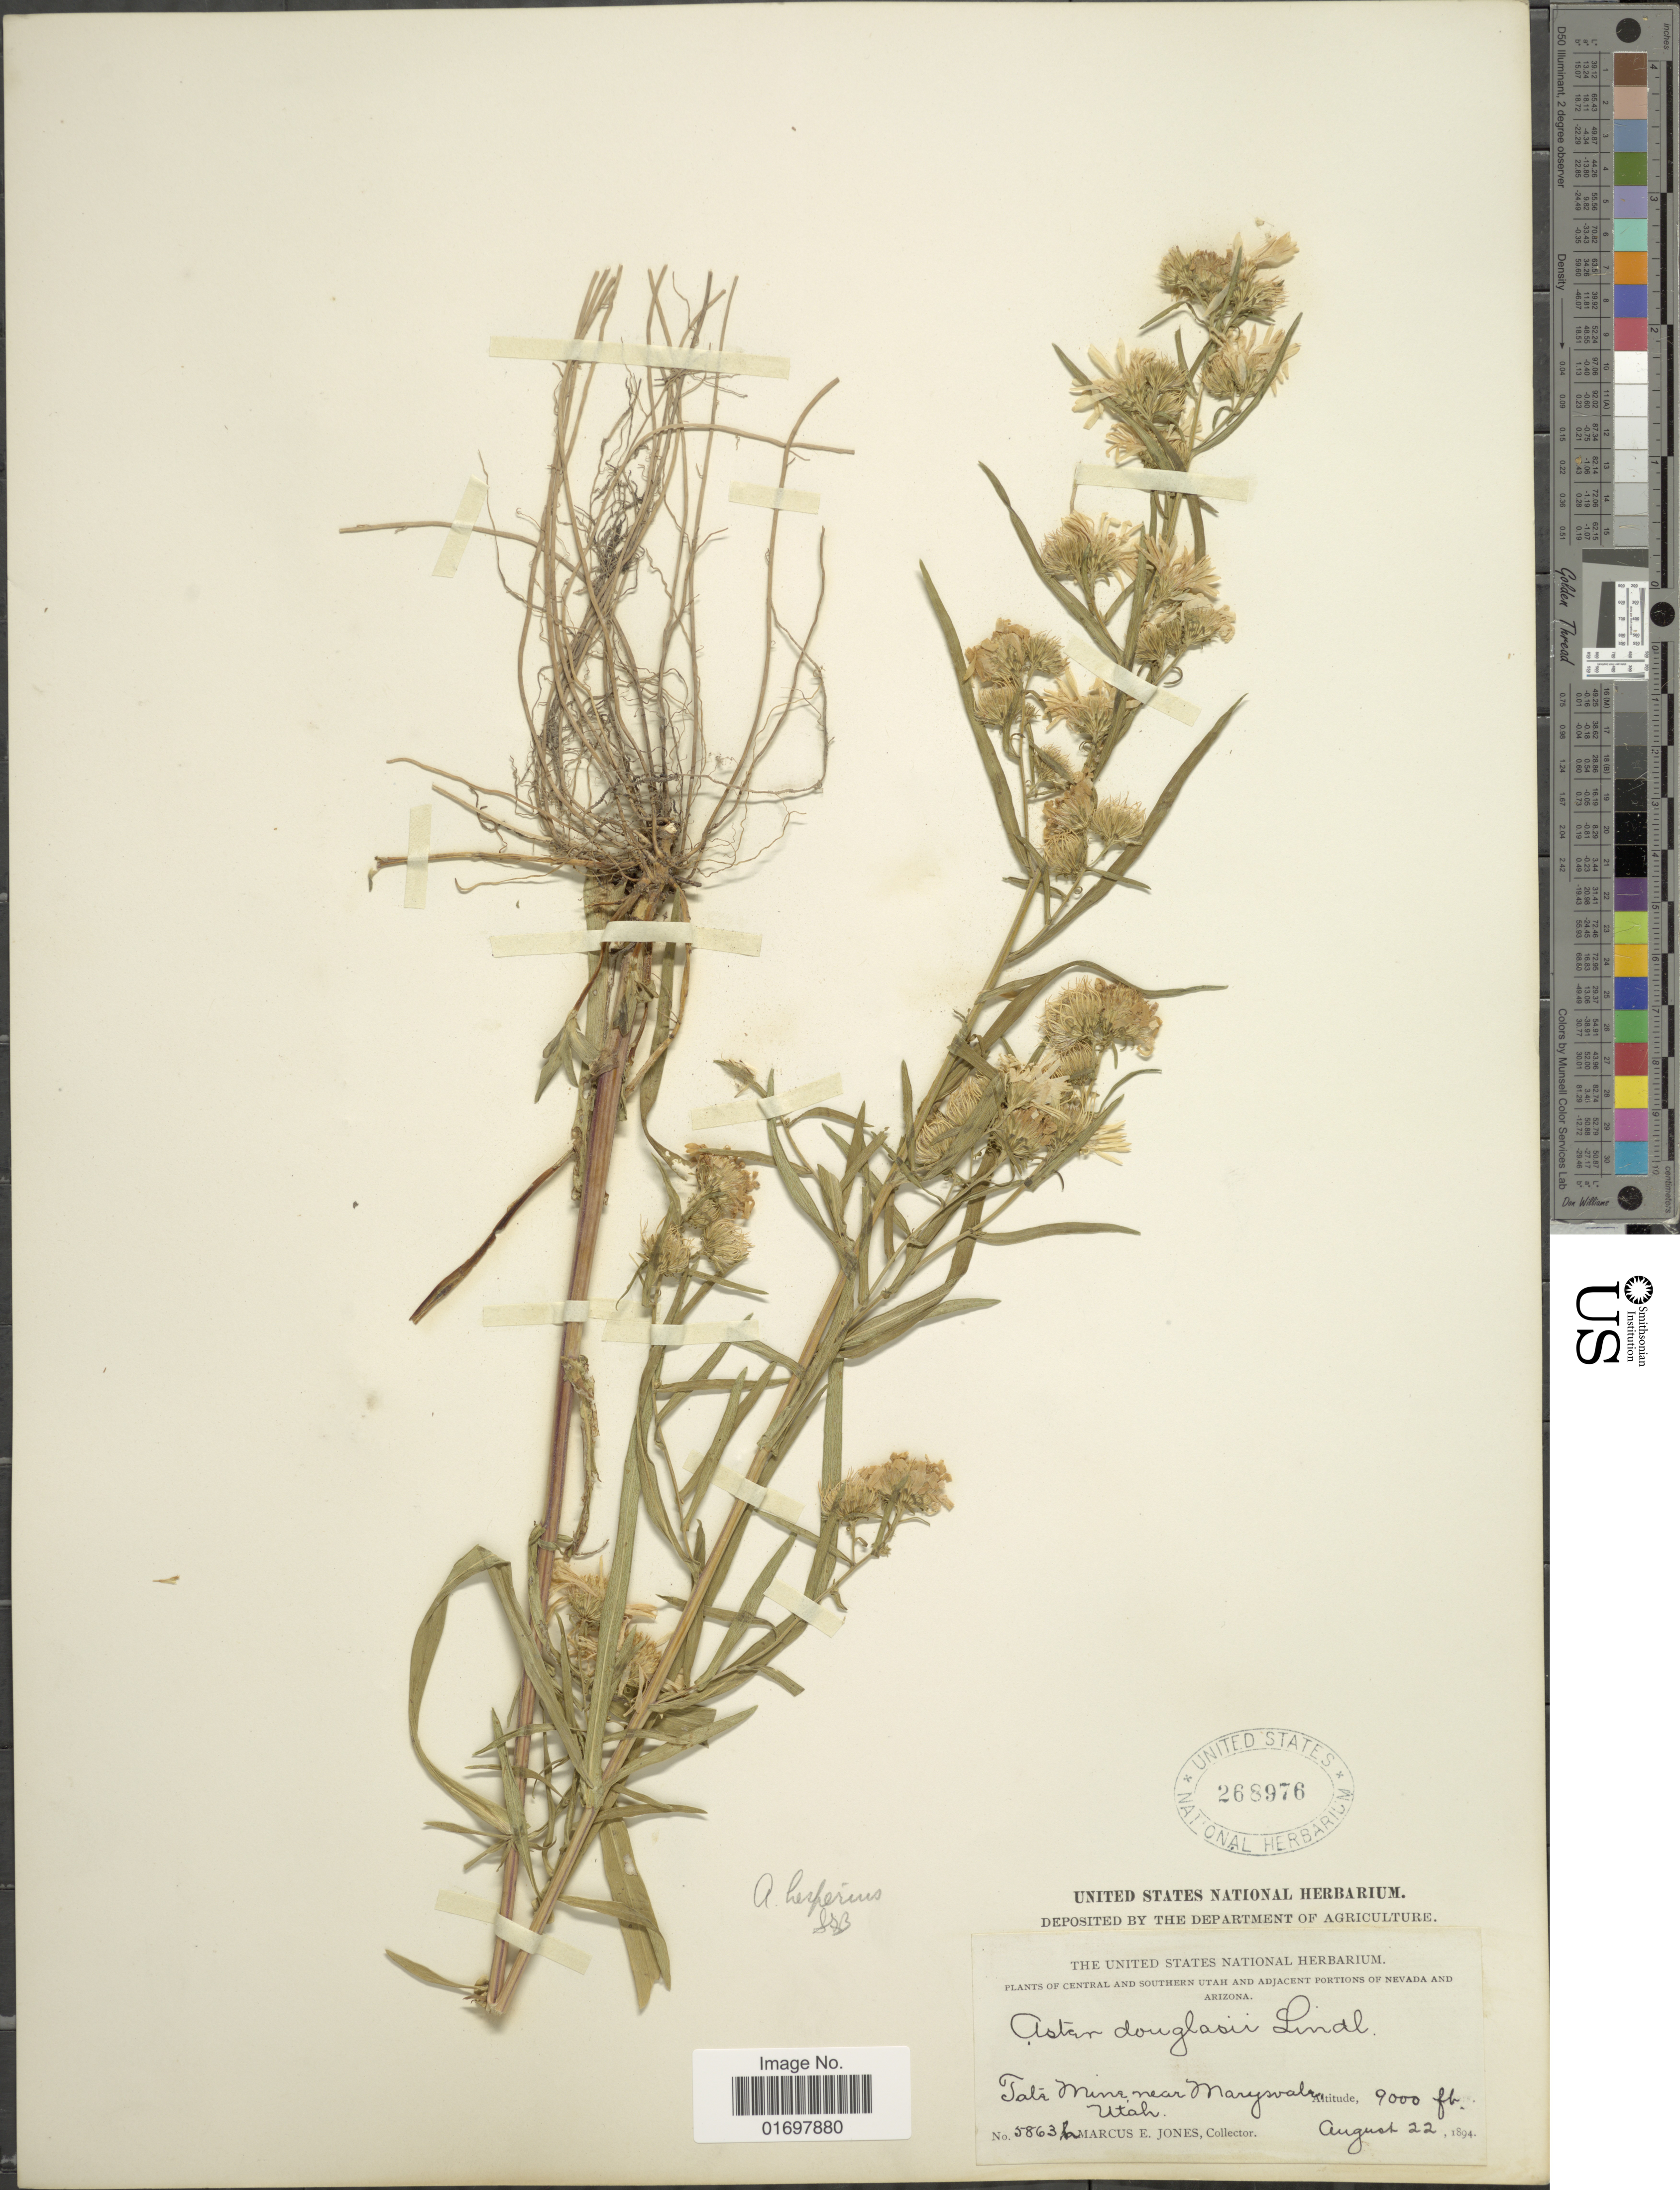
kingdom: Plantae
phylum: Tracheophyta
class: Magnoliopsida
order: Asterales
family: Asteraceae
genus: Symphyotrichum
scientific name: Symphyotrichum lanceolatum var. hesperium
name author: (A. Gray) G.L. Nesom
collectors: M. E. Jones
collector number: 5863h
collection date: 1894-08-22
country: United States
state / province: Utah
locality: Tala Mine near Marysvale, Utah.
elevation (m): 2743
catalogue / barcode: US 268976